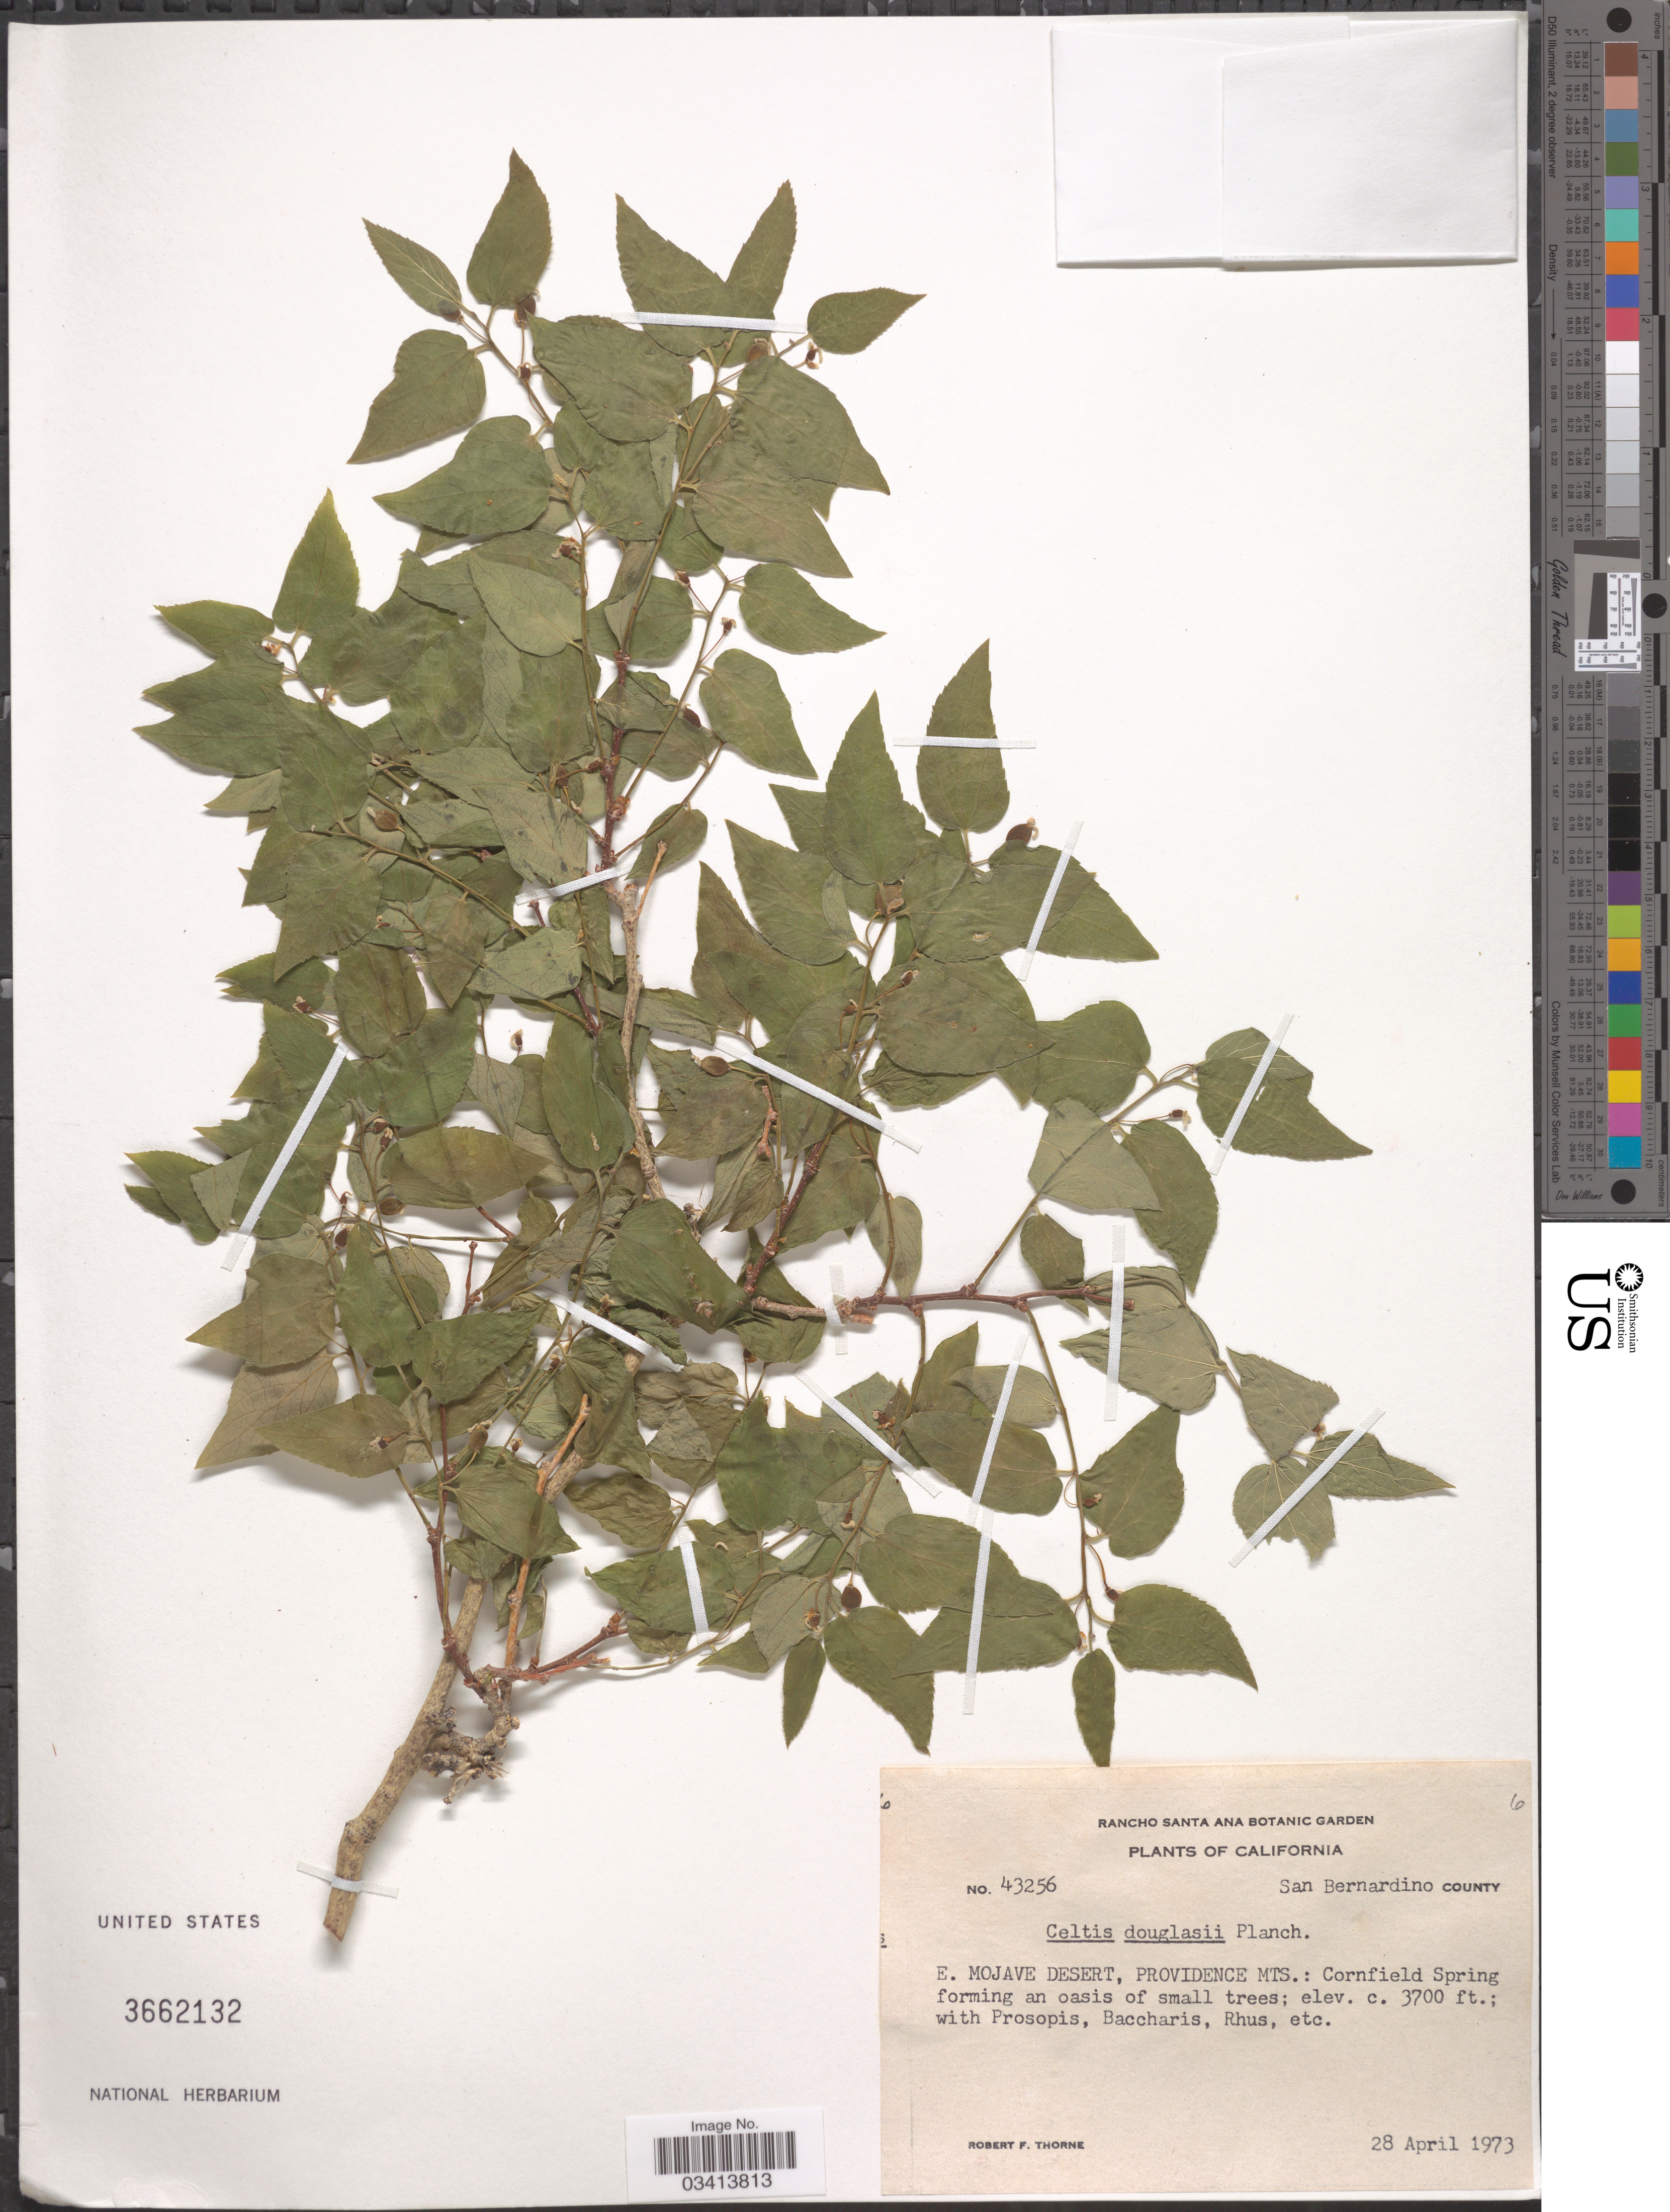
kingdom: Plantae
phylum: Tracheophyta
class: Magnoliopsida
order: Rosales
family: Cannabaceae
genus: Celtis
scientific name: Celtis laevigata var. reticulata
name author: (Torr.) L.D. Benson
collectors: R. F. Thorne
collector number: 43256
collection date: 1973-04-28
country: United States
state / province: California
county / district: San Bernardino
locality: San Bernardino County. E. Mojave Desert, Providence Mts.: Cornfield Spring.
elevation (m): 1128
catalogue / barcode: US 3662132